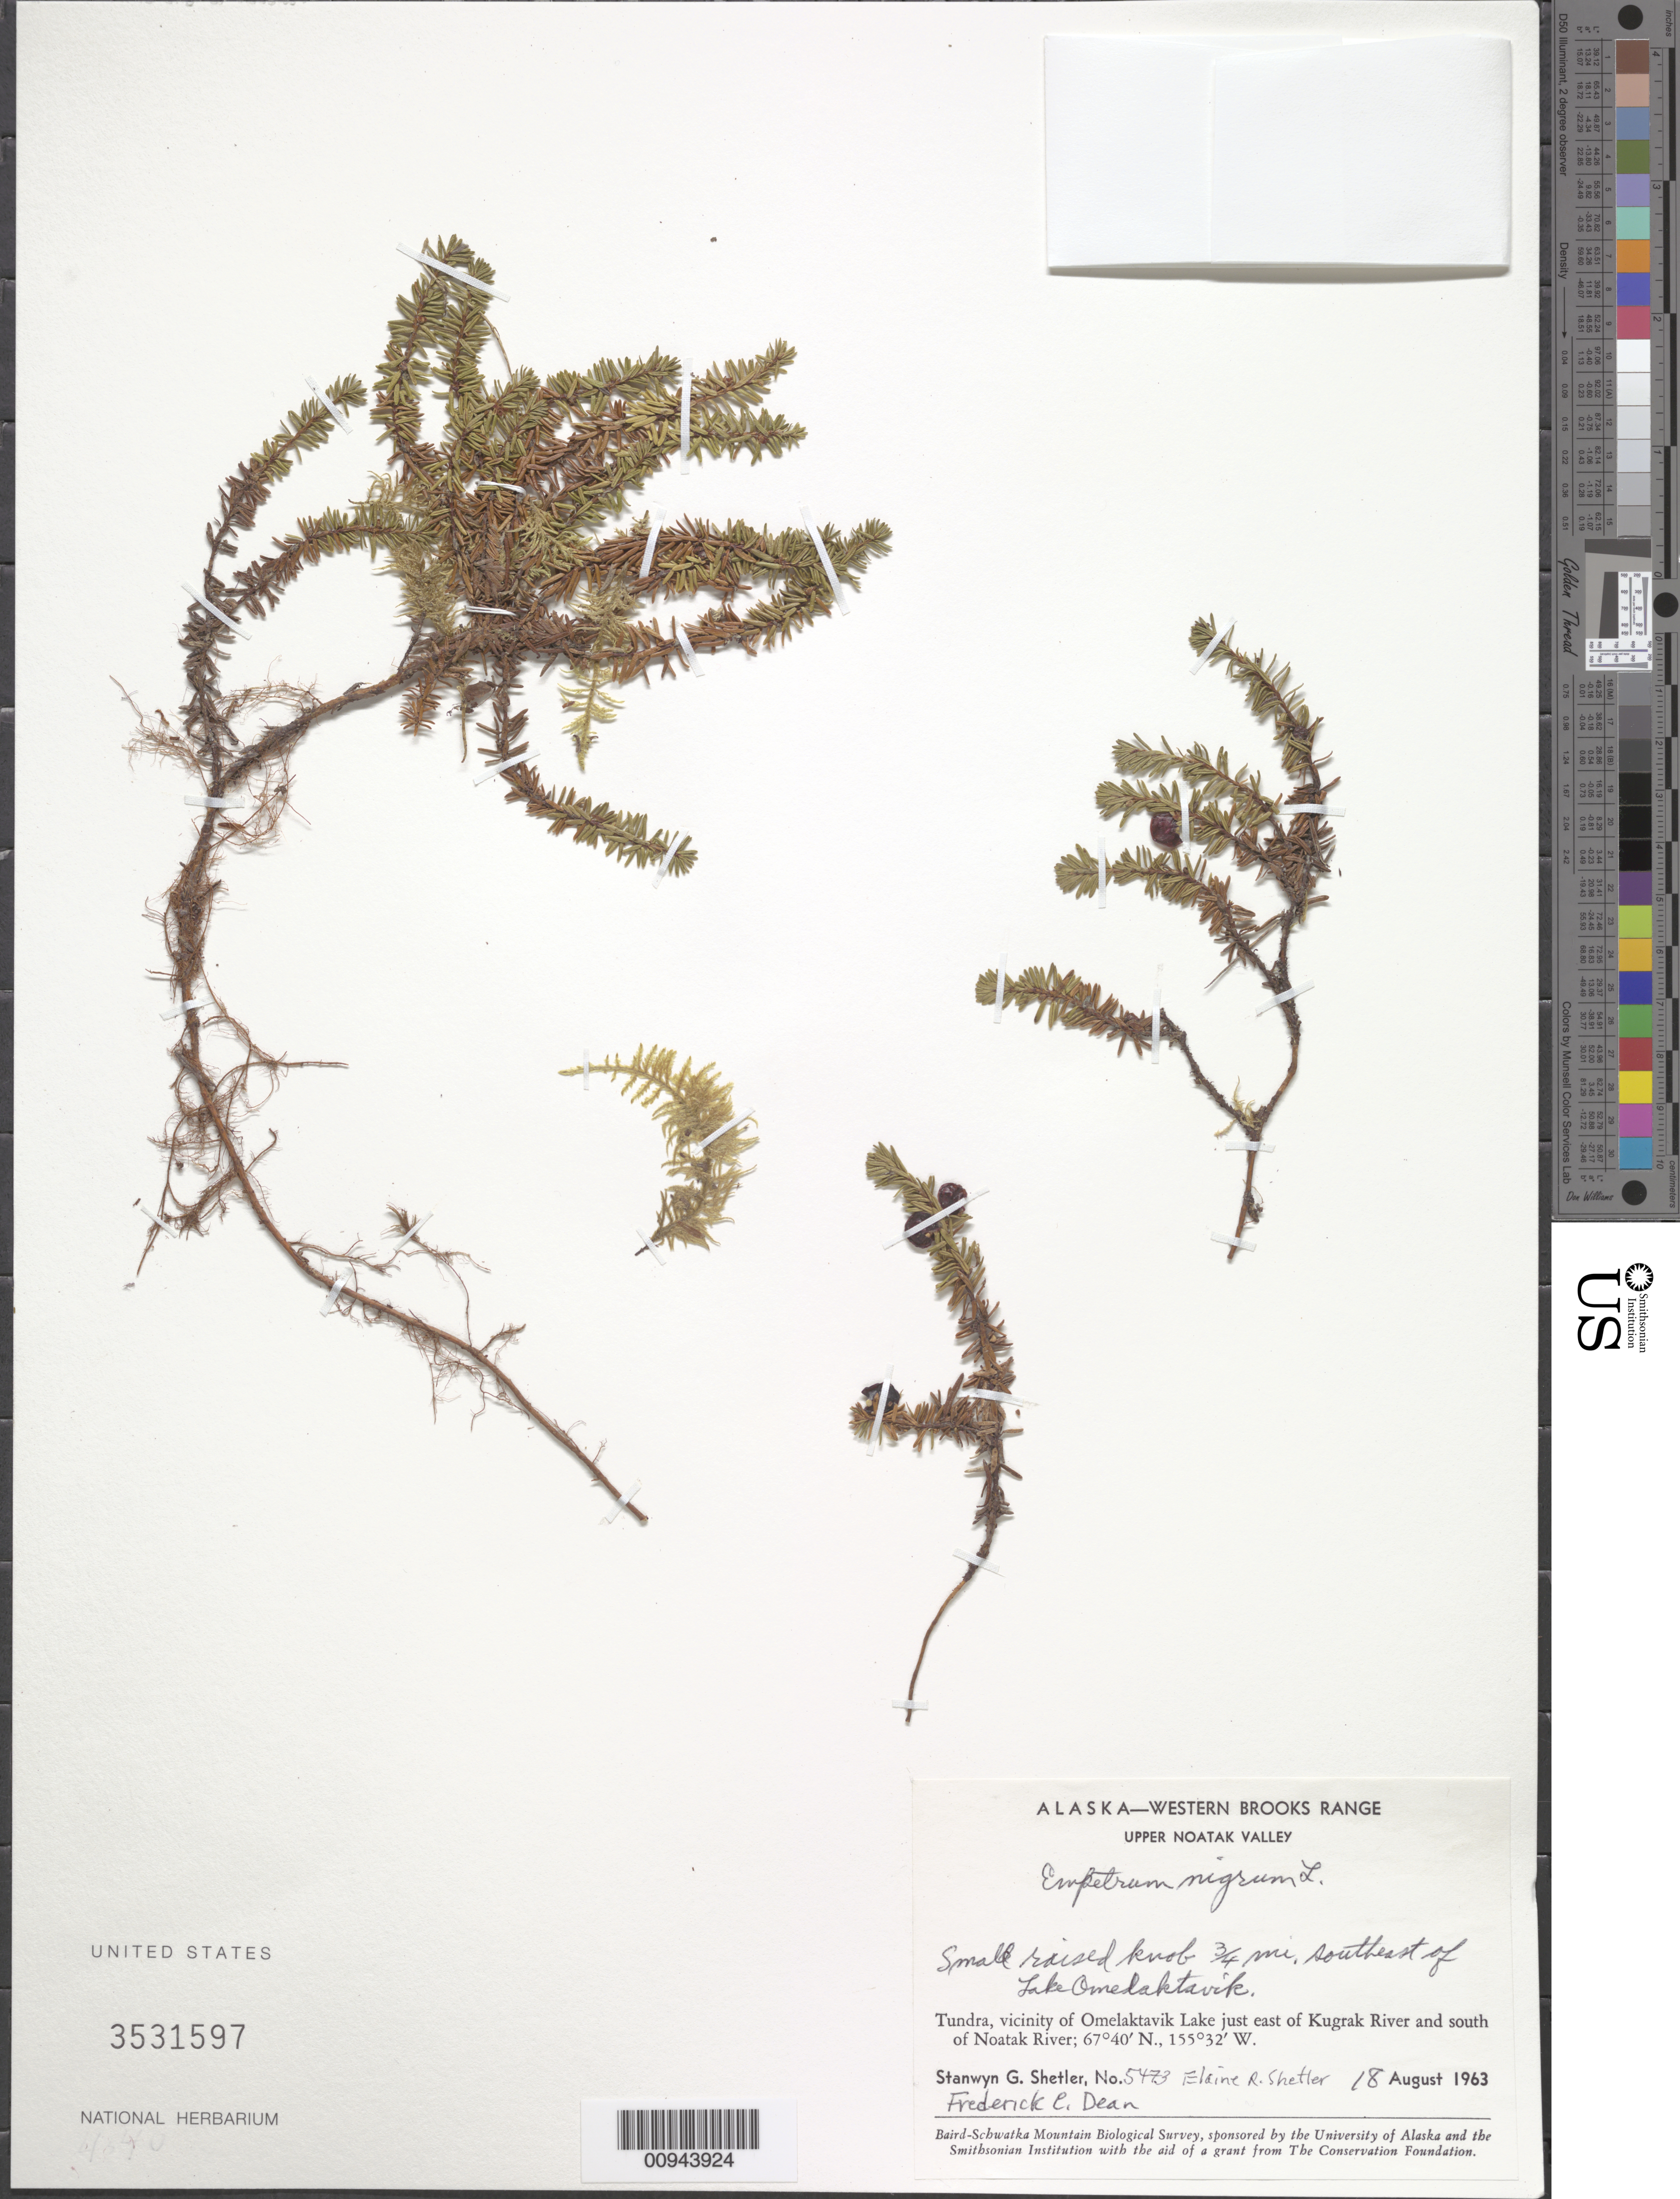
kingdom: Plantae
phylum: Tracheophyta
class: Magnoliopsida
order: Ericales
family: Ericaceae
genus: Empetrum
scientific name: Empetrum nigrum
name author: L.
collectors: S. Shetler, F. C. Dean & E. R. Shetler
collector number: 5473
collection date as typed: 18 Aug 1963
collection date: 1963-08-18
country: United States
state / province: Alaska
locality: Vicinity of Omelaktavik Lake just east of Kugrak River and south of Noatak River. Western Brooks Range, Upper Noatak Valley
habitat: Tundra. Small raised knob 3/4 mi. southeast of Lake Omelaktavik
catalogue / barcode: US 3531597